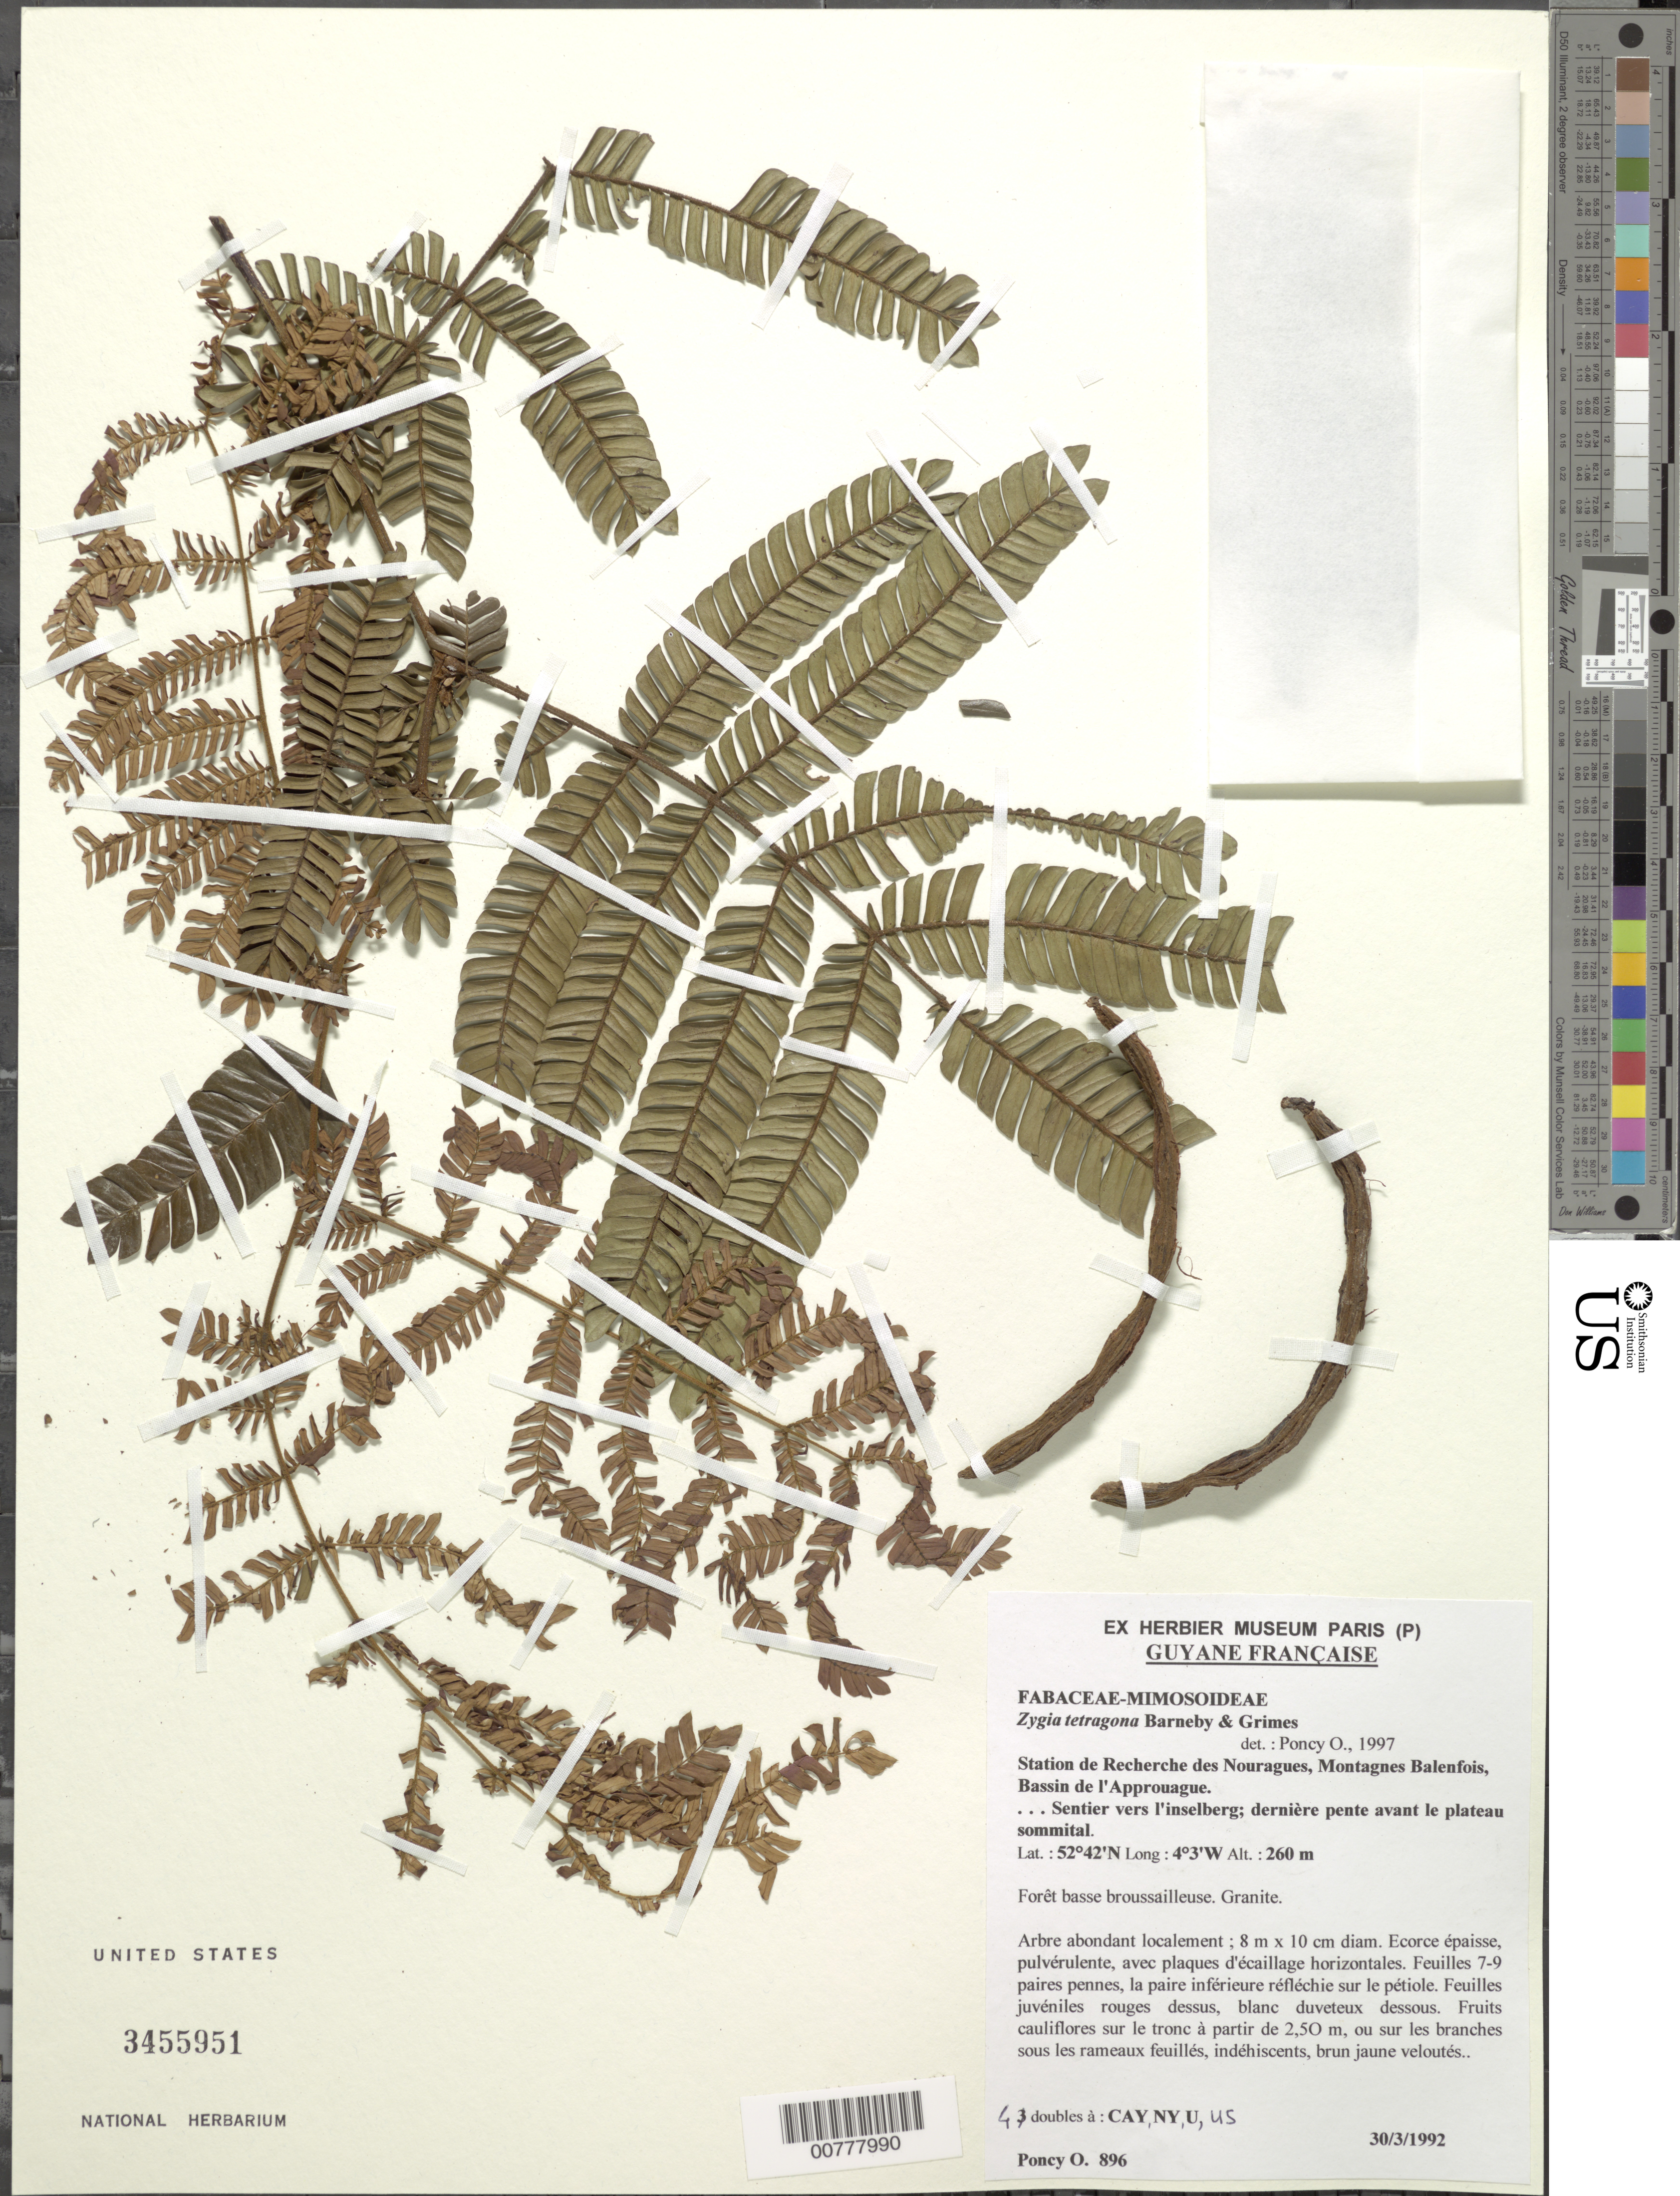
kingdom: Plantae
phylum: Tracheophyta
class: Magnoliopsida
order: Fabales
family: Fabaceae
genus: Zygia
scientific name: Zygia tetragona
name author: Barneby & J.W. Grimes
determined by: Poncy, O.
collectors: O. Poncy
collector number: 896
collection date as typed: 30-Mar-92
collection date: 1992-03-30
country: French Guiana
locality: Station des Nouragues, Montagnes Balenfois, Bassin de l'Approuague…Sentier vers l'inselberg; dernière pente avant le plateau sommital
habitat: Forêt basse broussailleuse; granite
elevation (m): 260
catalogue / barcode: US 3455951